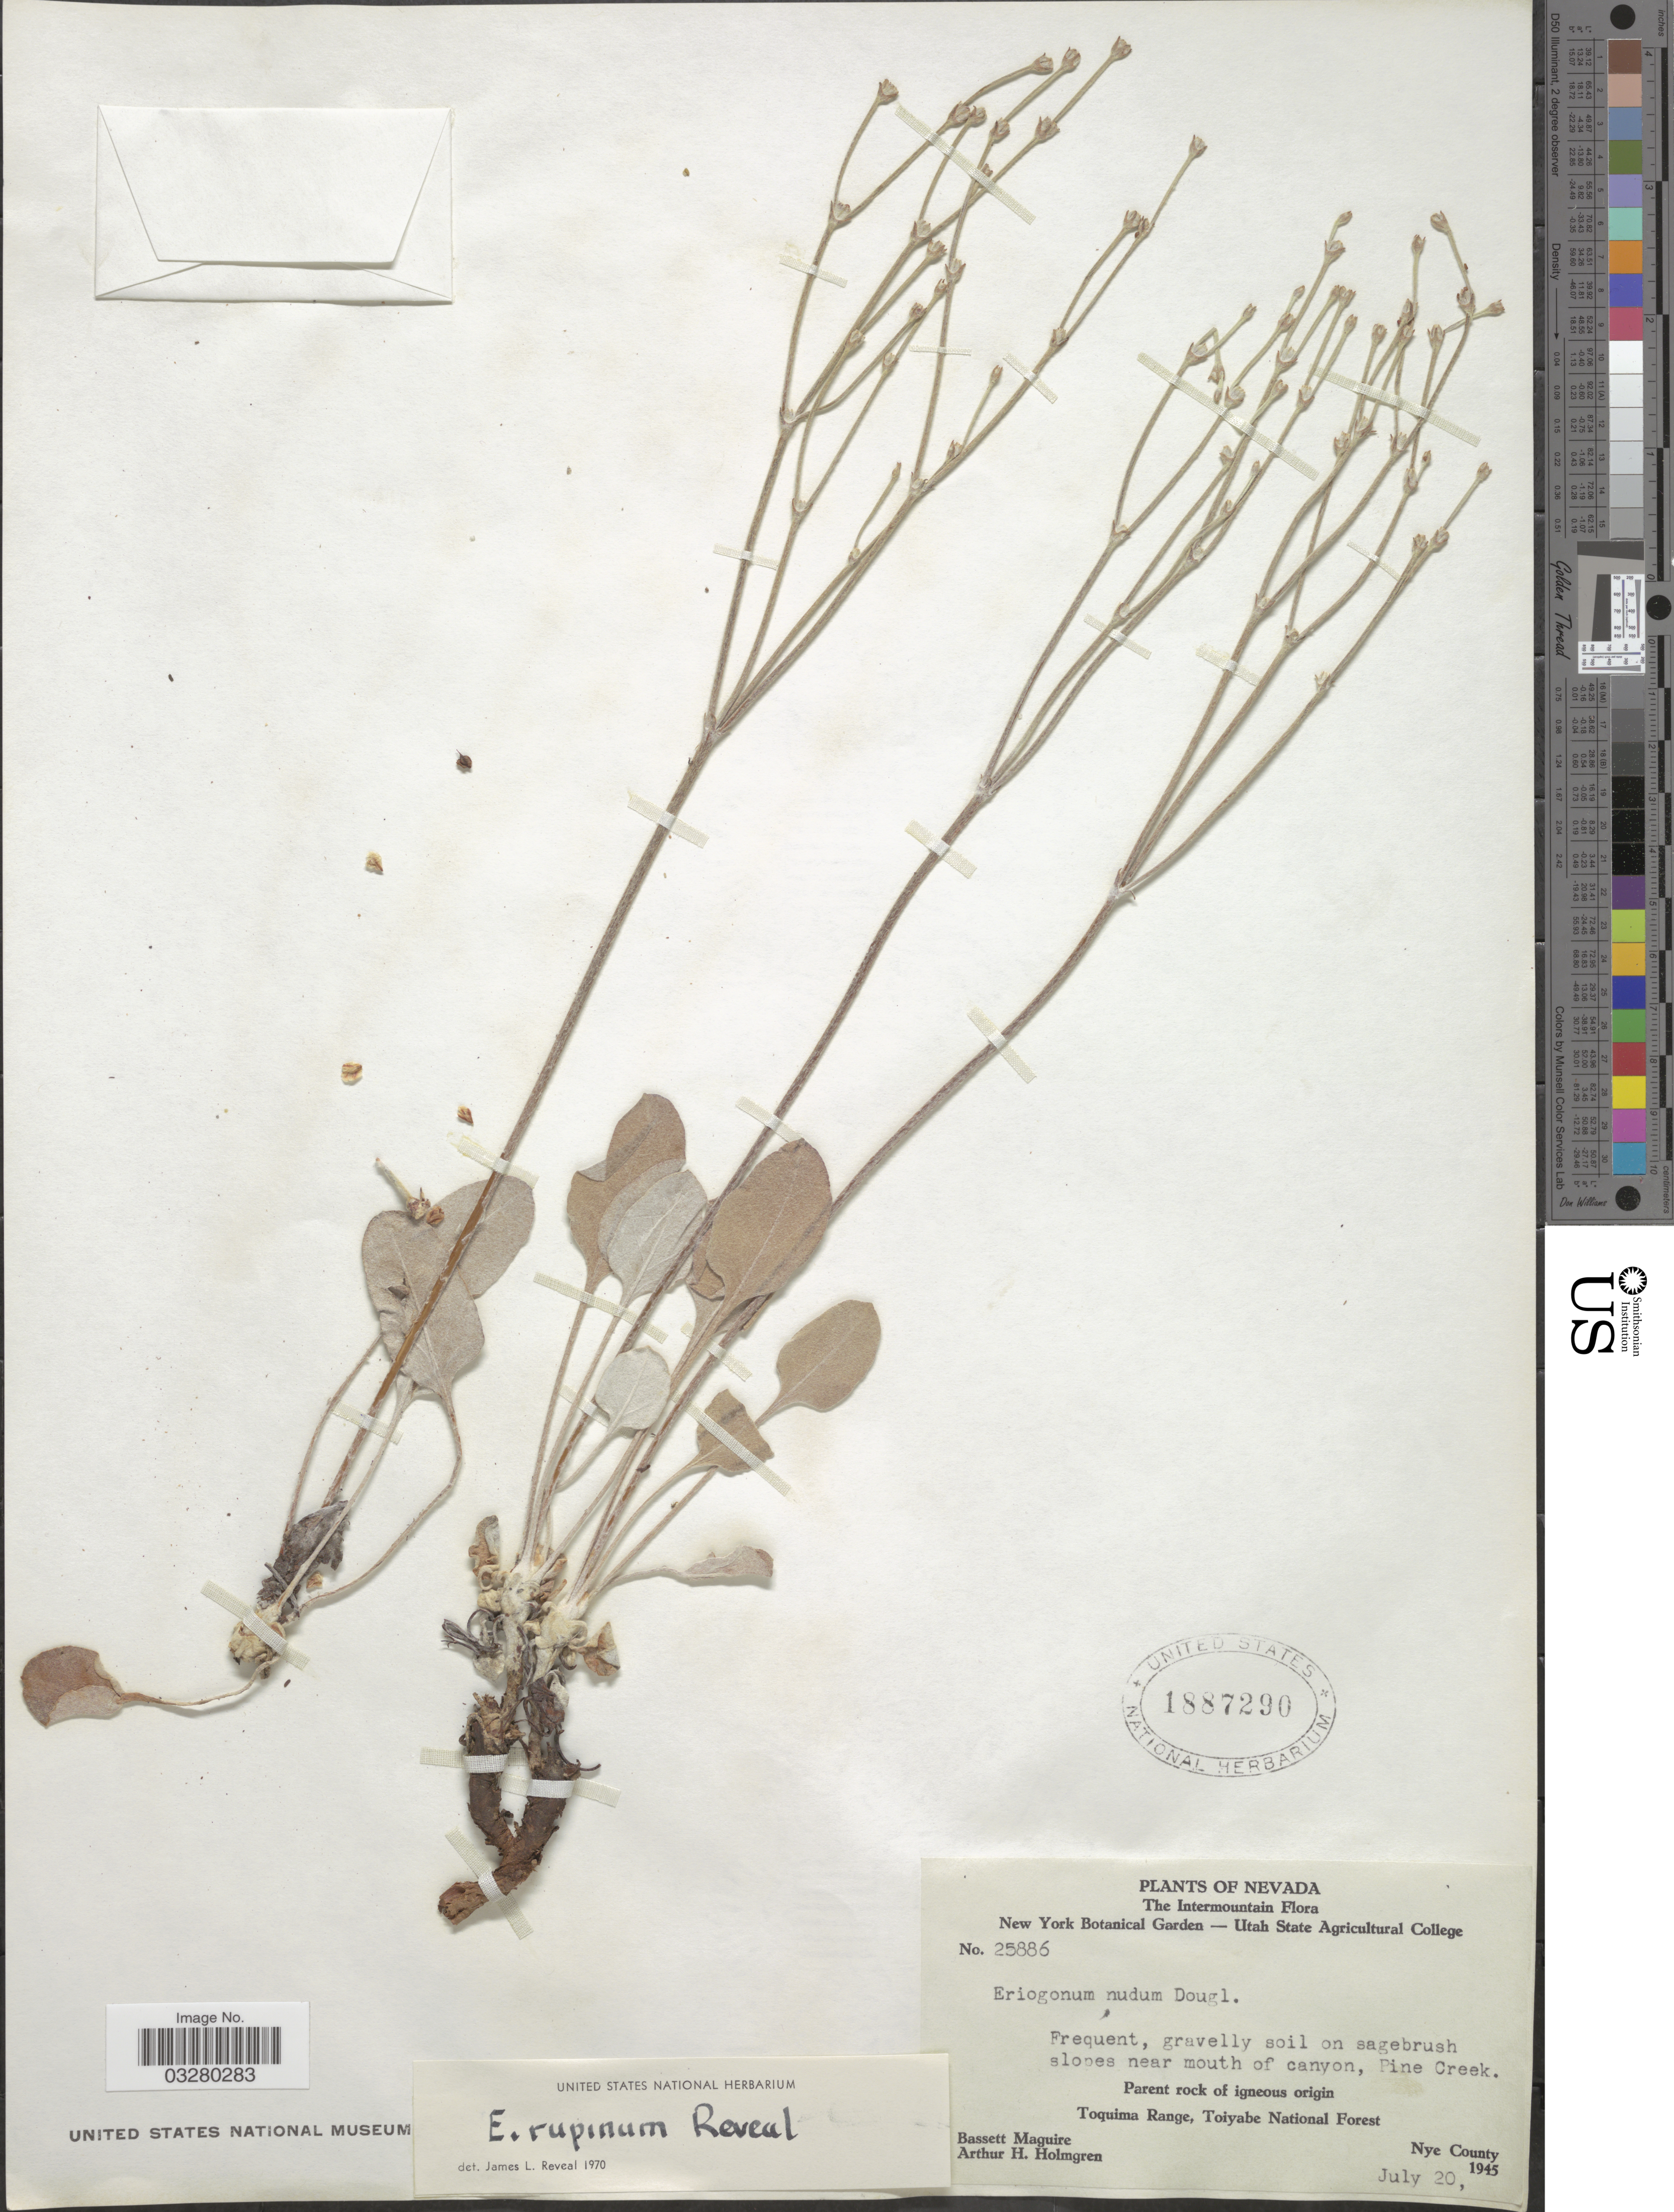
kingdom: Plantae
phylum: Tracheophyta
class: Magnoliopsida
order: Caryophyllales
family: Polygonaceae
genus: Eriogonum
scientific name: Eriogonum rupinum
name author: Reveal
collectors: B. Maguire & A. H. Holmgren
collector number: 25886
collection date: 1945-07-20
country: United States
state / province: Nevada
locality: Intermountain. Slopes near mouth of canyon, Pine Creek. Parent rock of igneous origin. Toquima Range, Toiyaba National Forest. Nye County.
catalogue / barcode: US 1887290